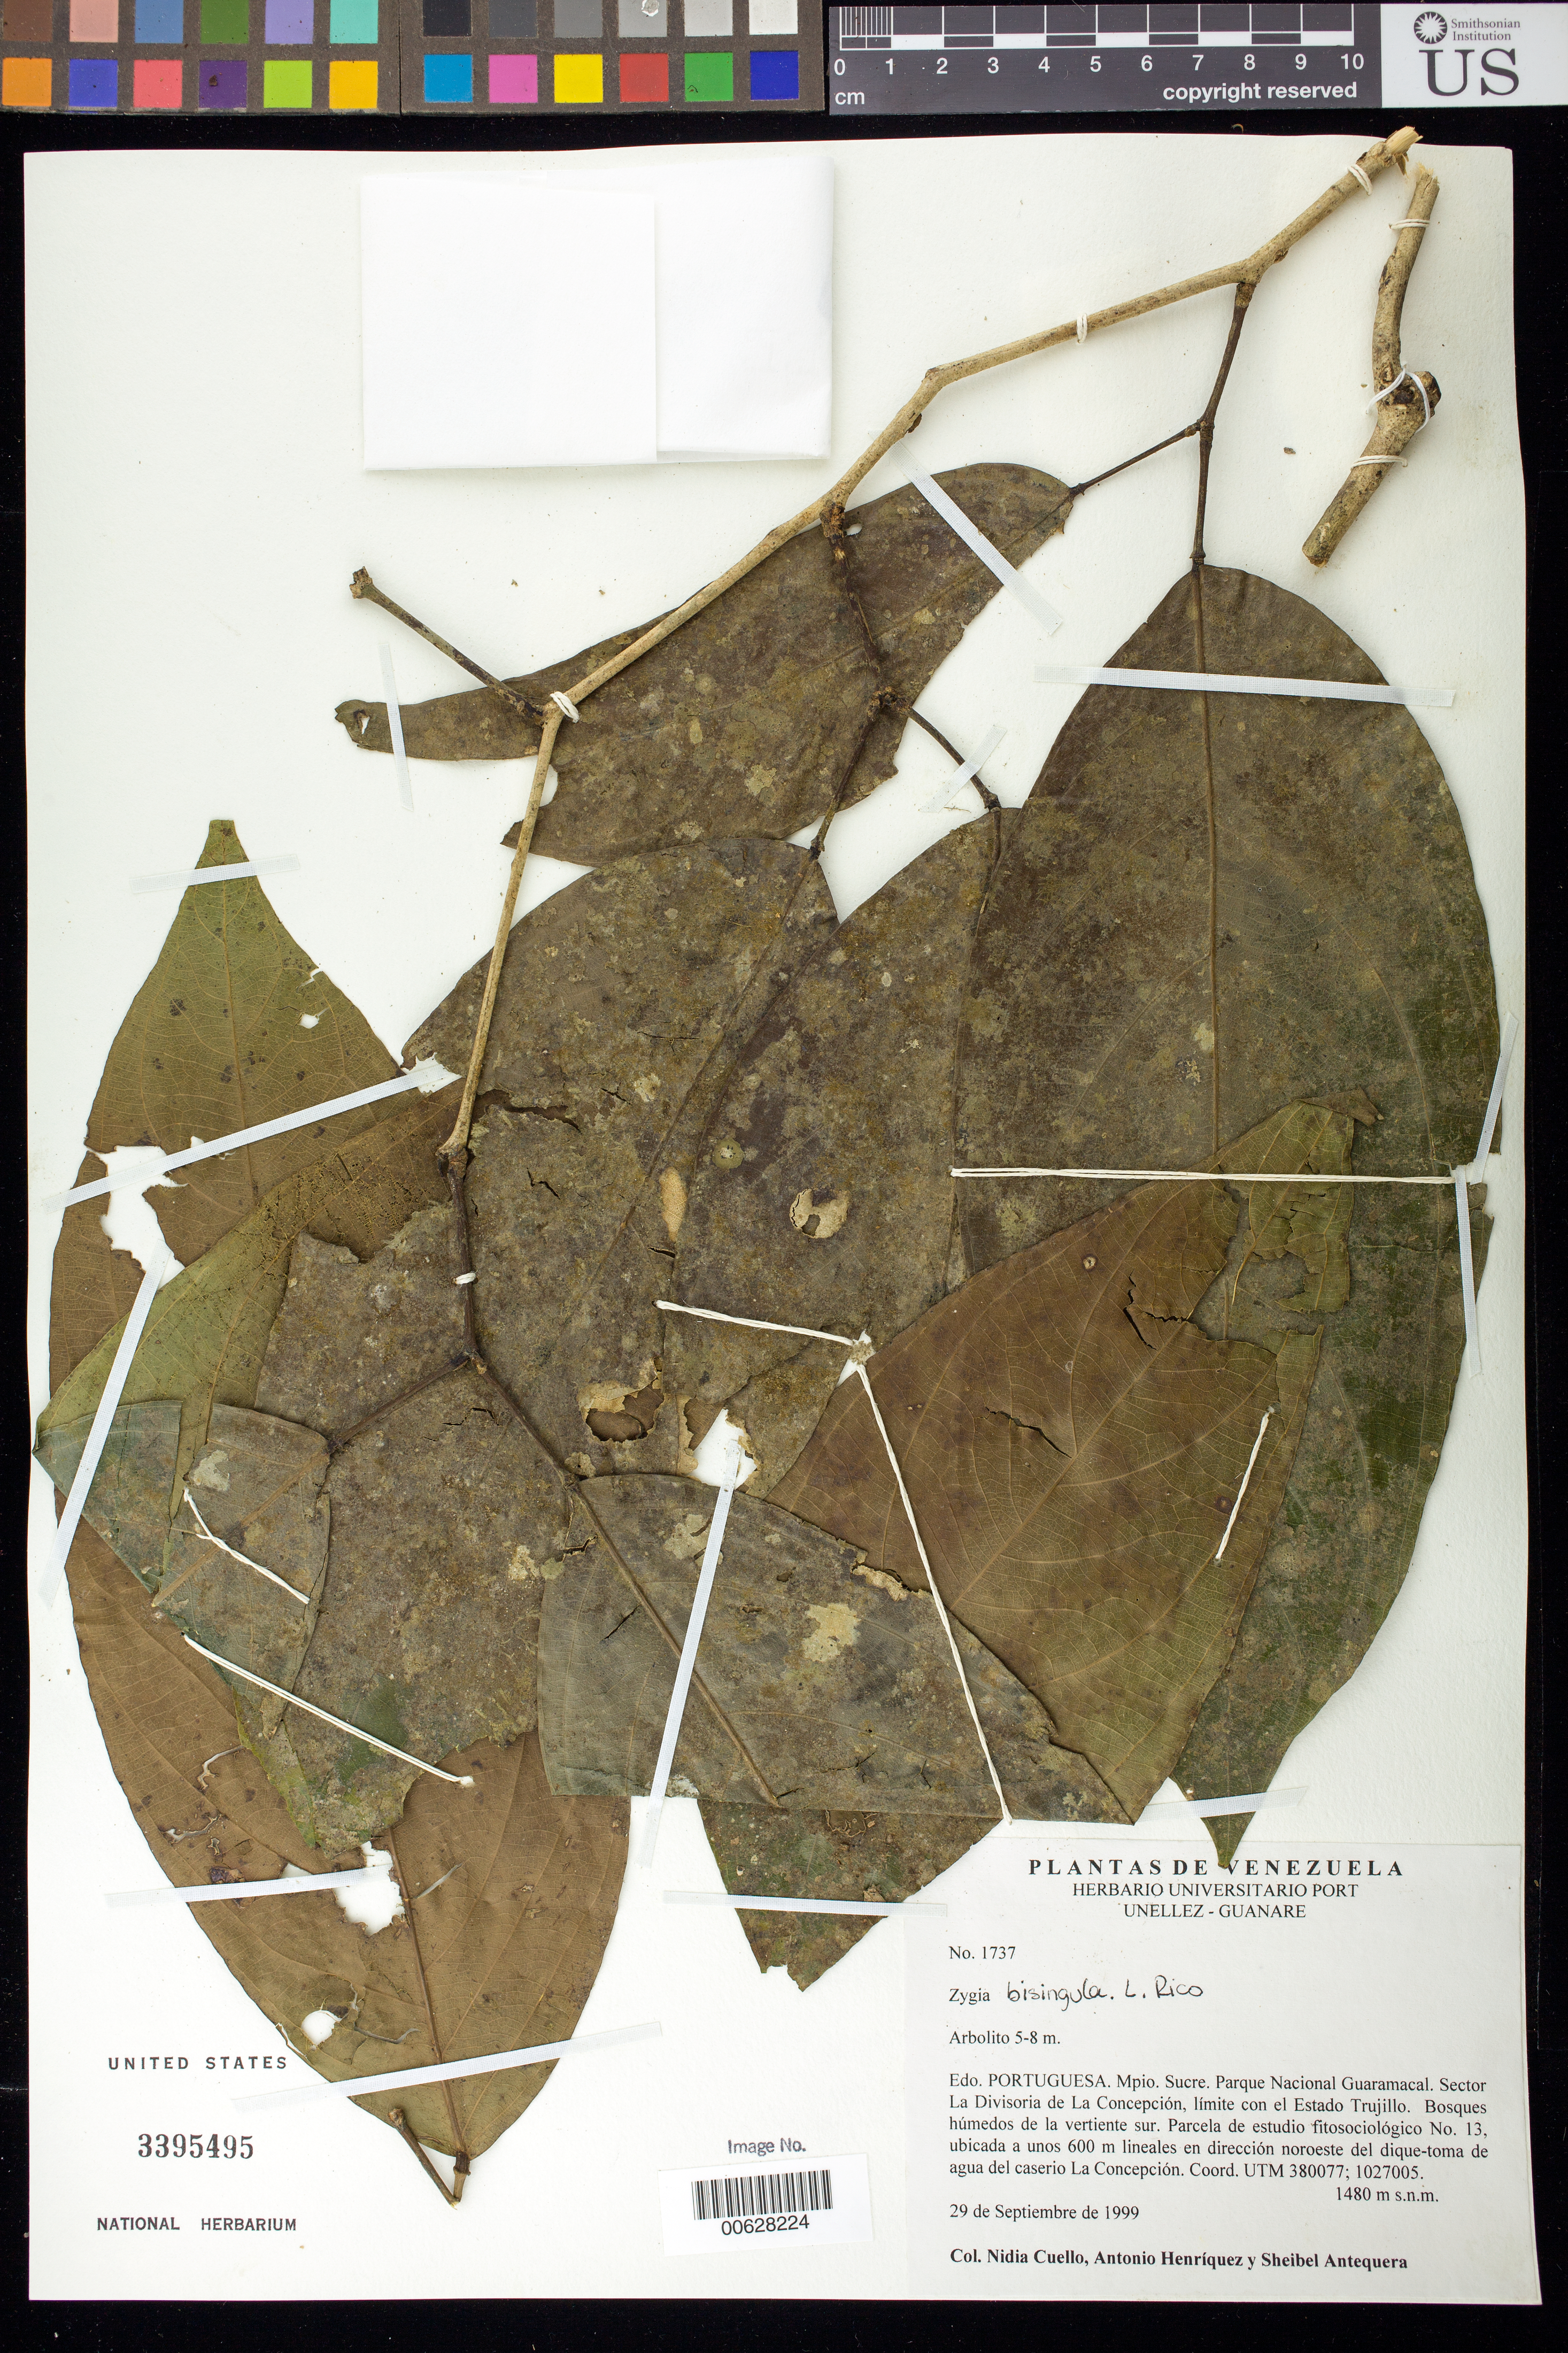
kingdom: Plantae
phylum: Tracheophyta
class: Magnoliopsida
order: Fabales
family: Fabaceae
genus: Zygia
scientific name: Zygia bisingula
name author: L. Rico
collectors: N. L. Cuello, A. Henriquez & S. Antequera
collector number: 1737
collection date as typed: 29 Sep 1999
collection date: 1999-09-29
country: Venezuela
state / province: Portuguesa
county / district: Sucre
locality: Parque Nacional Guaramacal. Sector La Divisoria de La Concepción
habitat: Bosques húmedos de la vertiente sur.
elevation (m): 1480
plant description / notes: PORT, US, VEN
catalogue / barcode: US 3395495